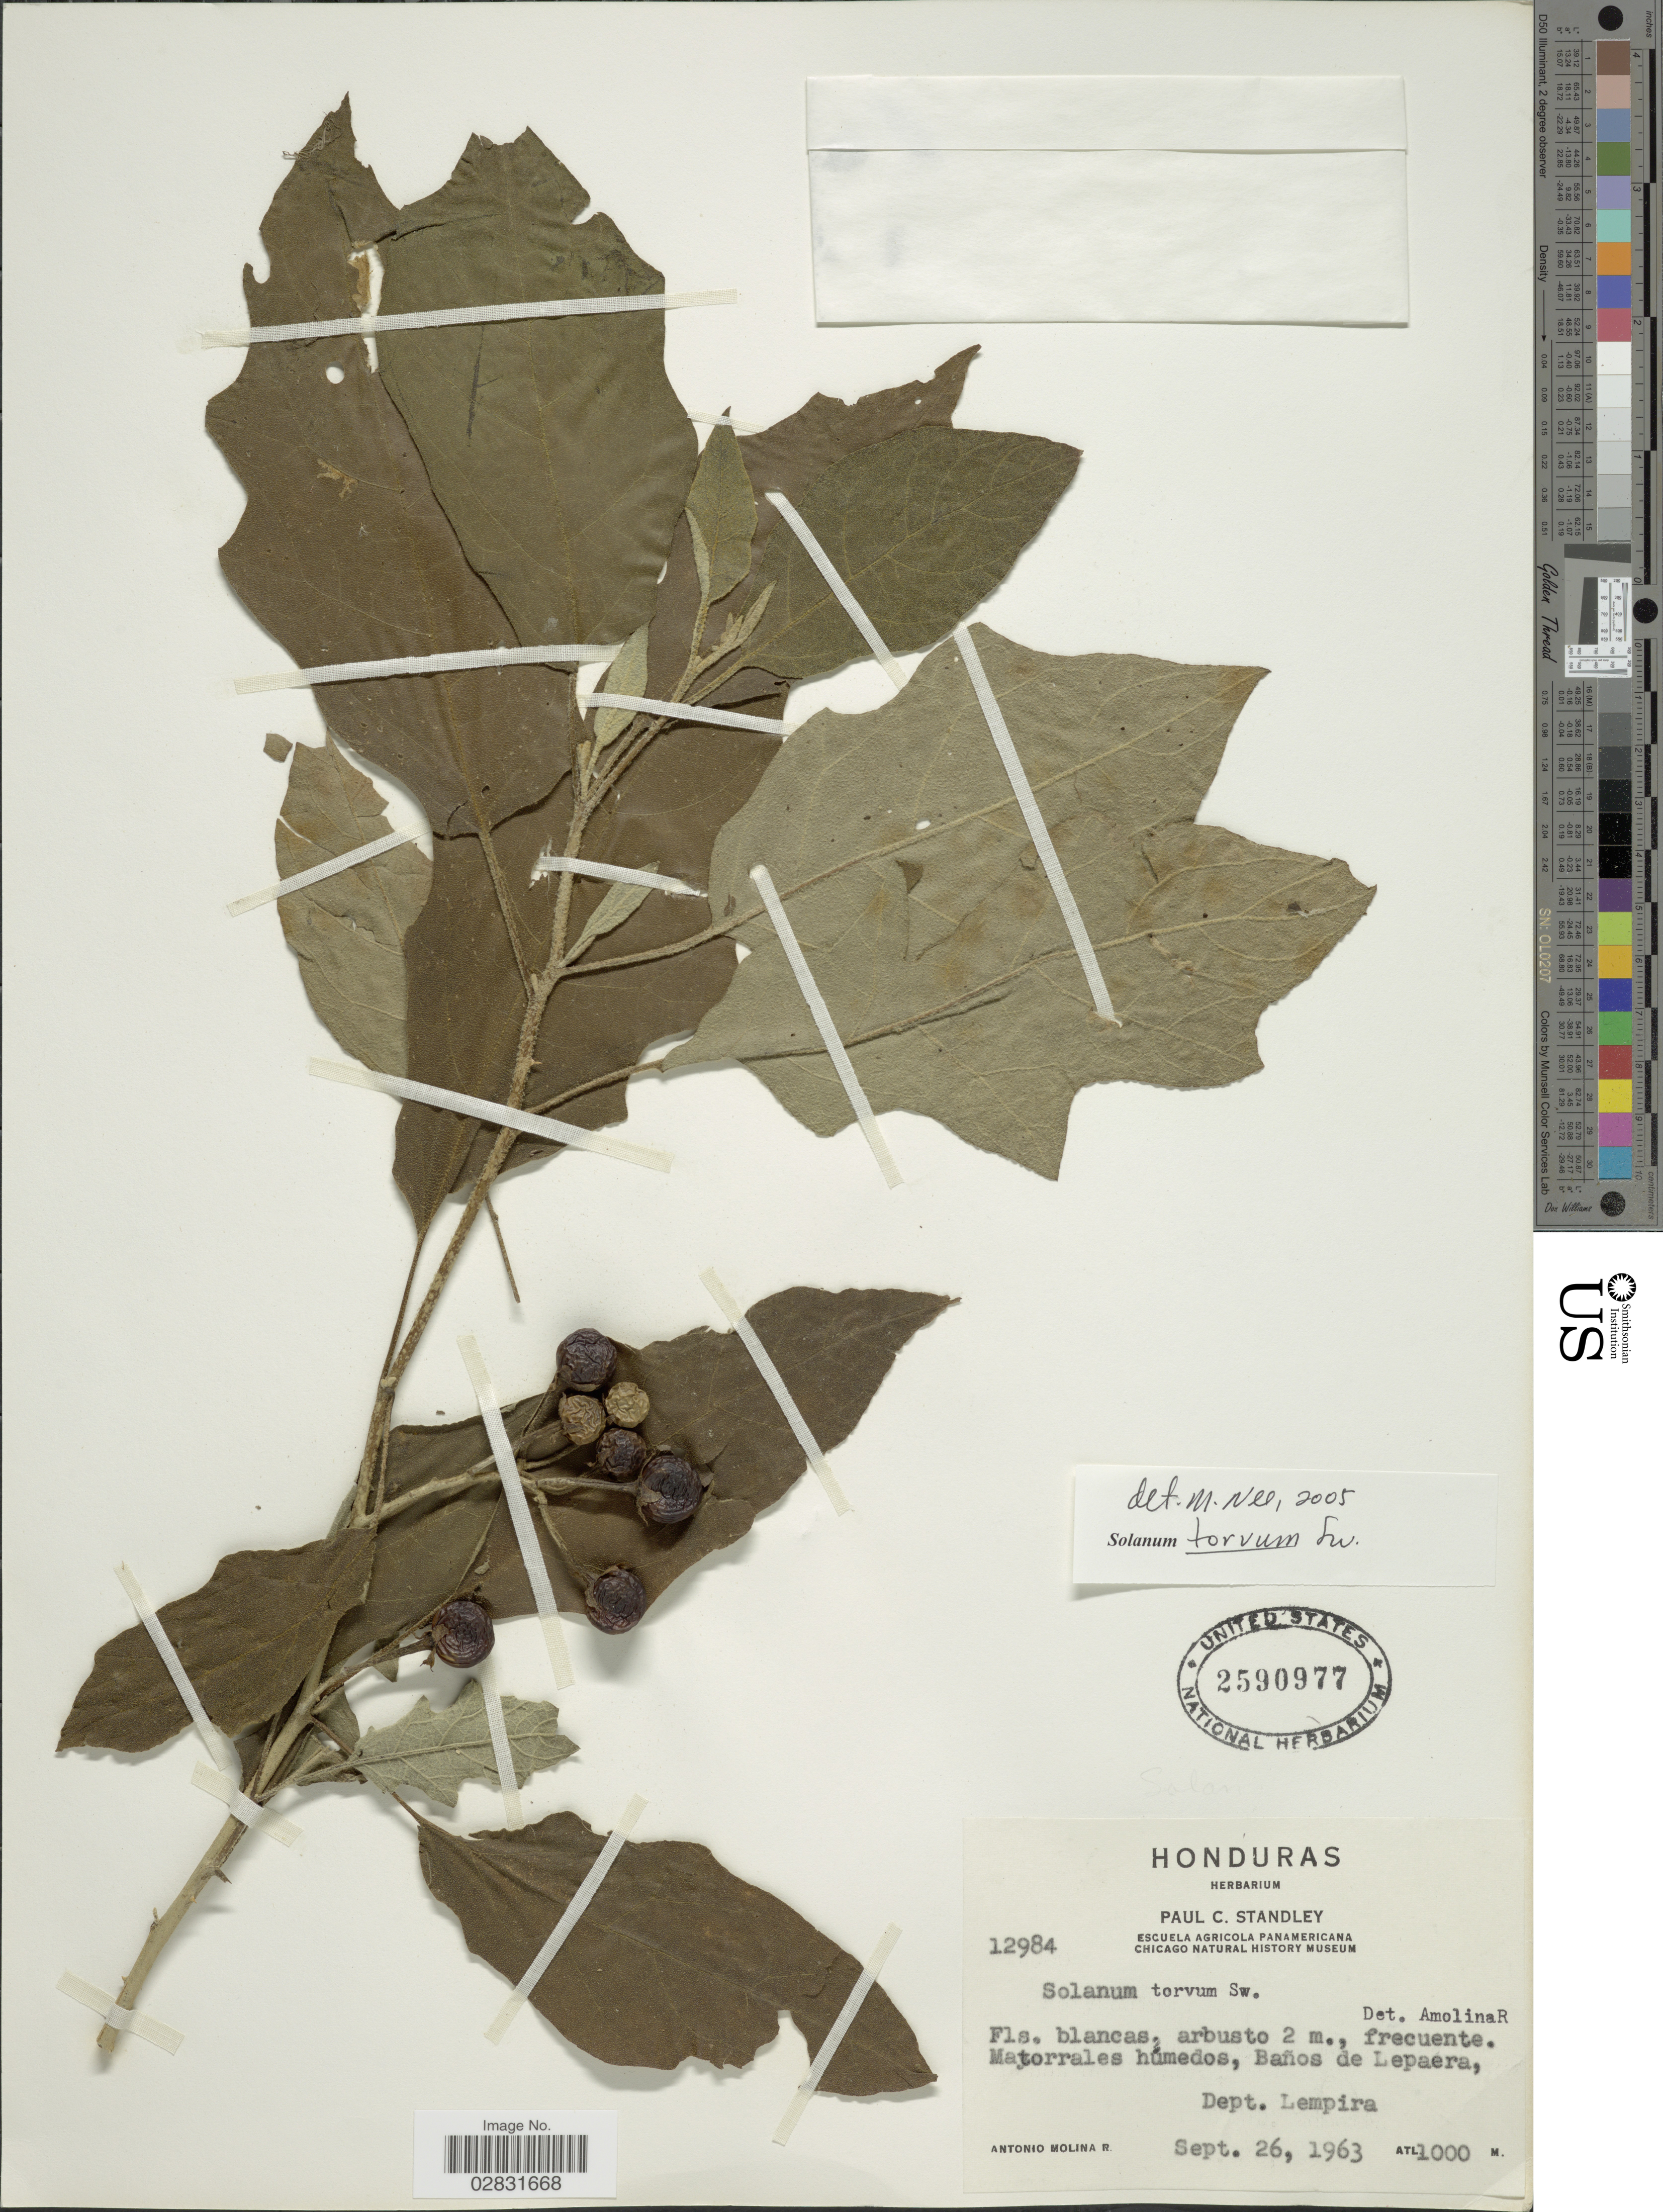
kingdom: Plantae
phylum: Tracheophyta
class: Magnoliopsida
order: Solanales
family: Solanaceae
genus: Solanum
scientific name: Solanum torvum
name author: Sw.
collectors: A. Molina R.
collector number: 12984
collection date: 1963-09-26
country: Honduras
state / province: Lempira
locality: Matorrales húmedos, Baños de Lepaera, Dept. Lempira.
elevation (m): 1000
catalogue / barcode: US 2590977